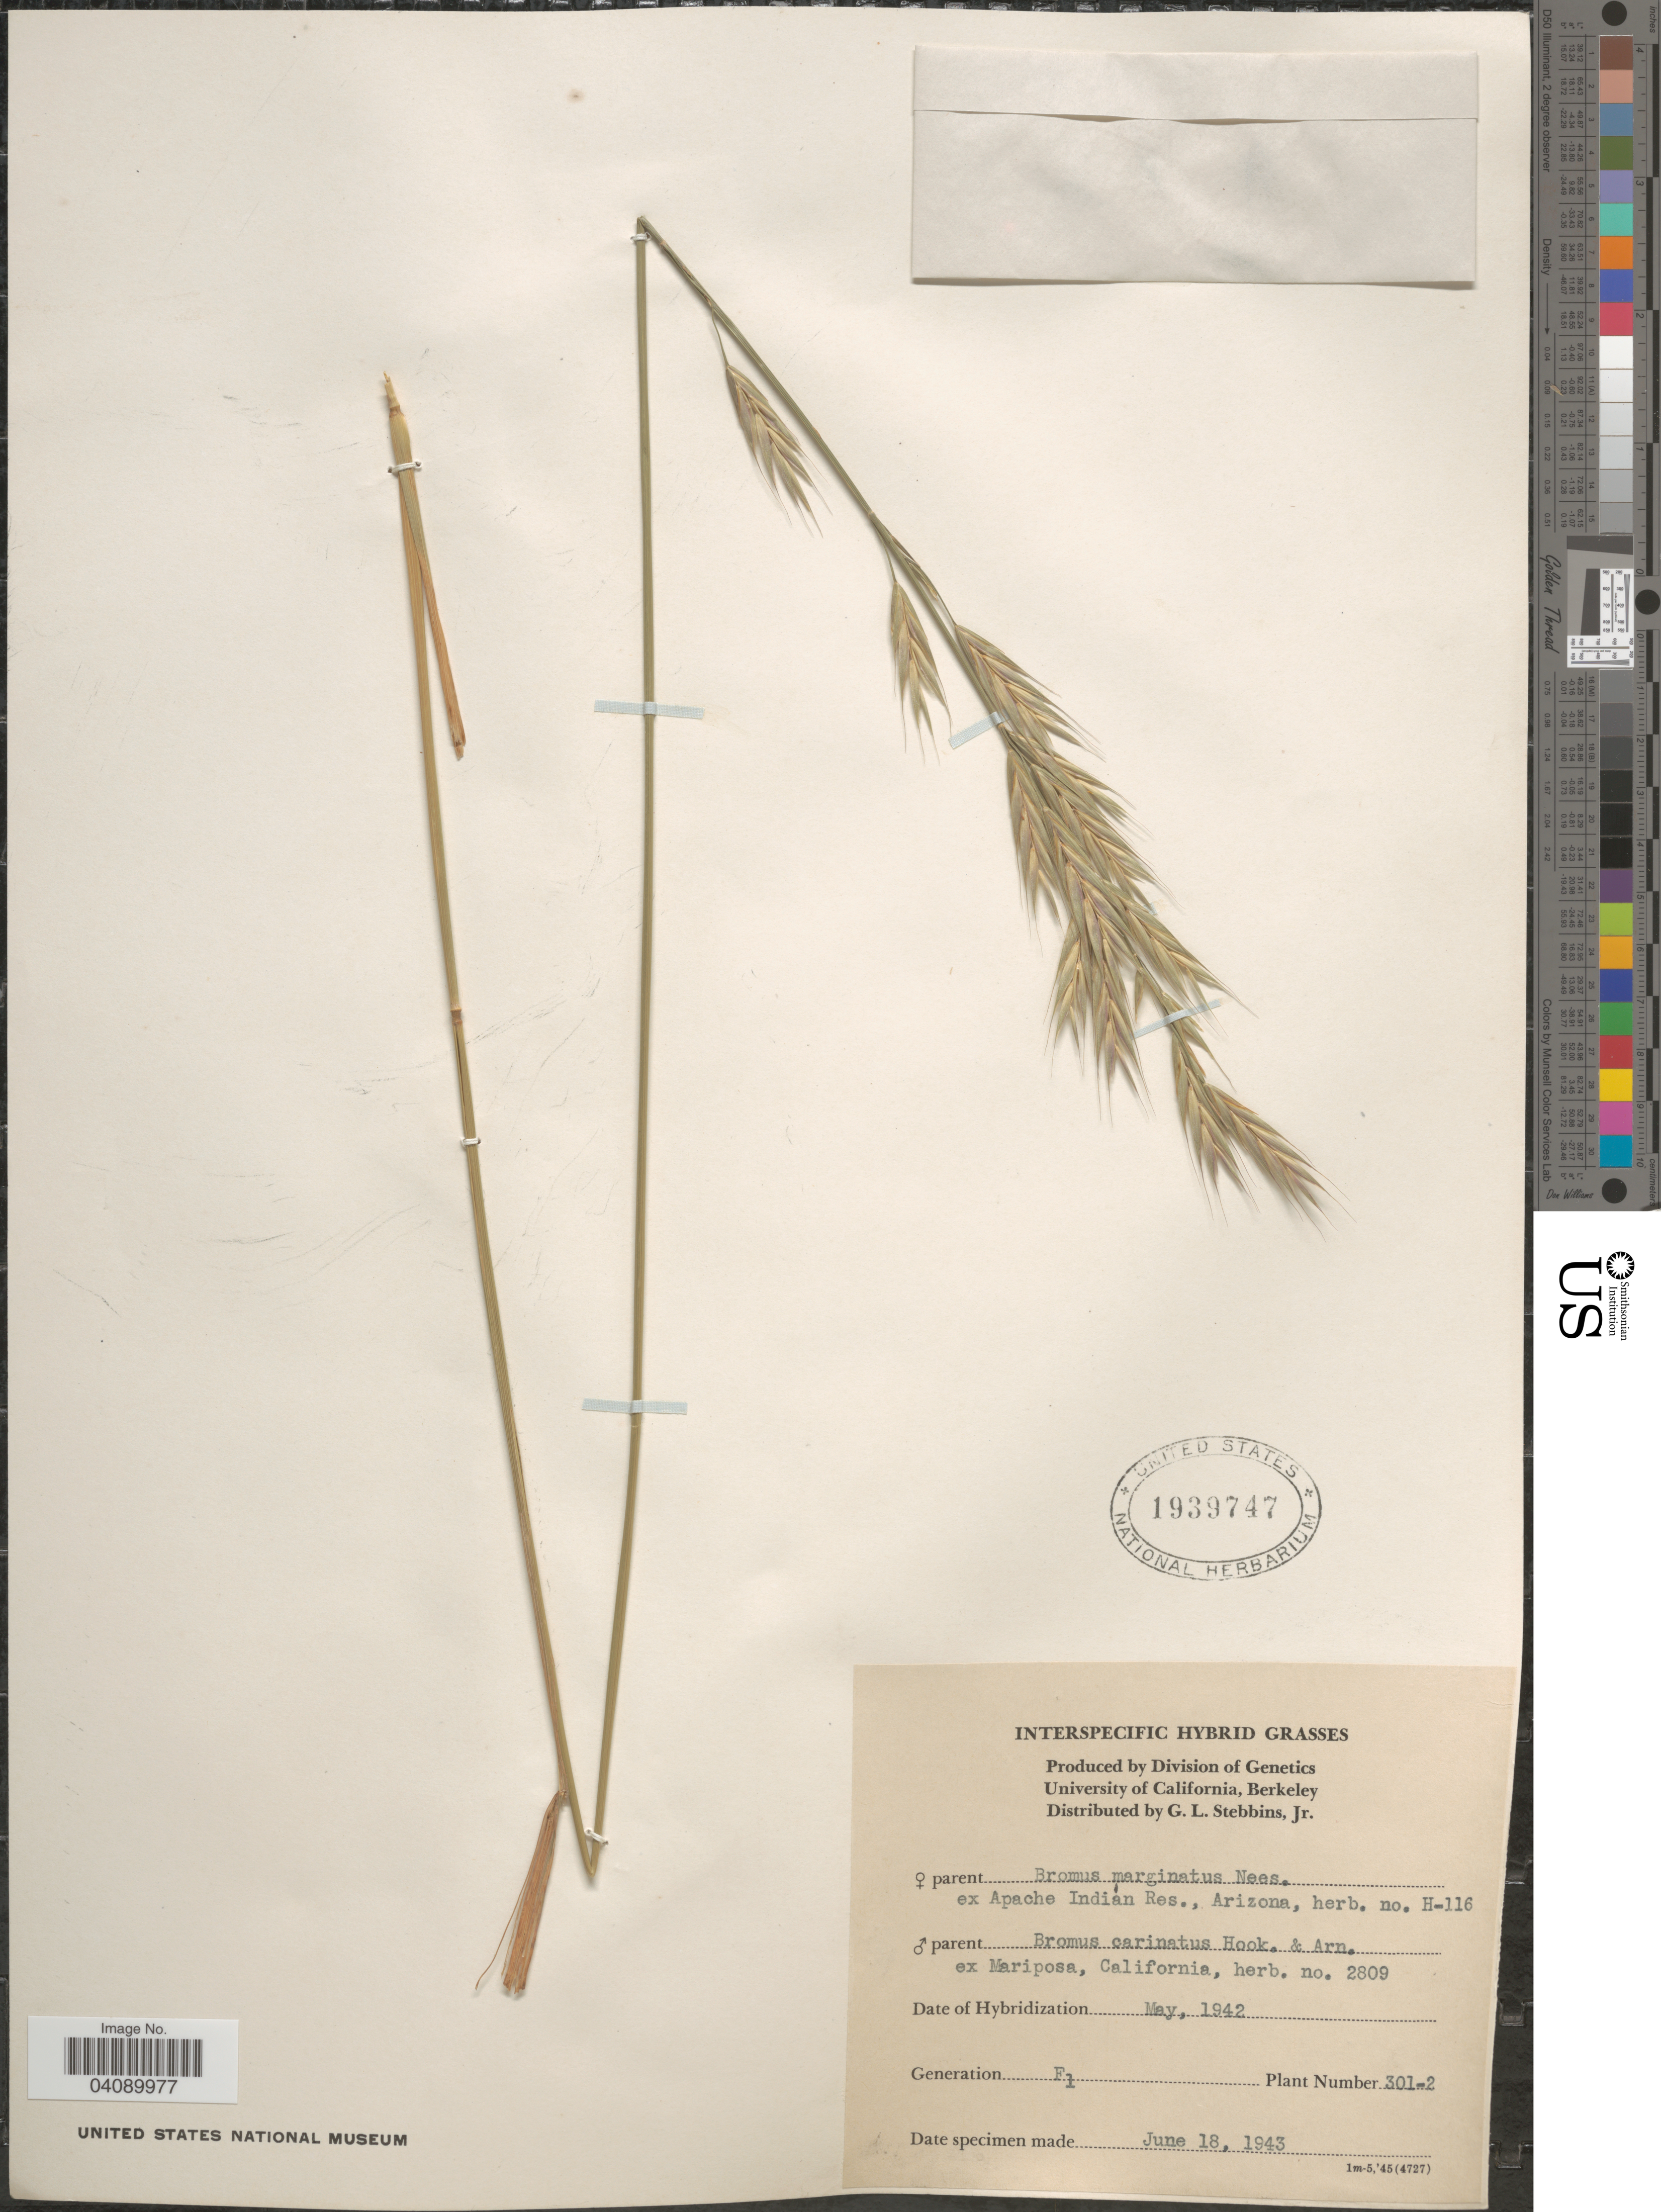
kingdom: Plantae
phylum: Tracheophyta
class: Liliopsida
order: Poales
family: Poaceae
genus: Bromus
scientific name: Bromus sp.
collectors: G. L. Stebbins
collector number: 301-2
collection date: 1943-06-18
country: United States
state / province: California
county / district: Alameda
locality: University of California, Berkeley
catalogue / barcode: US 1939747